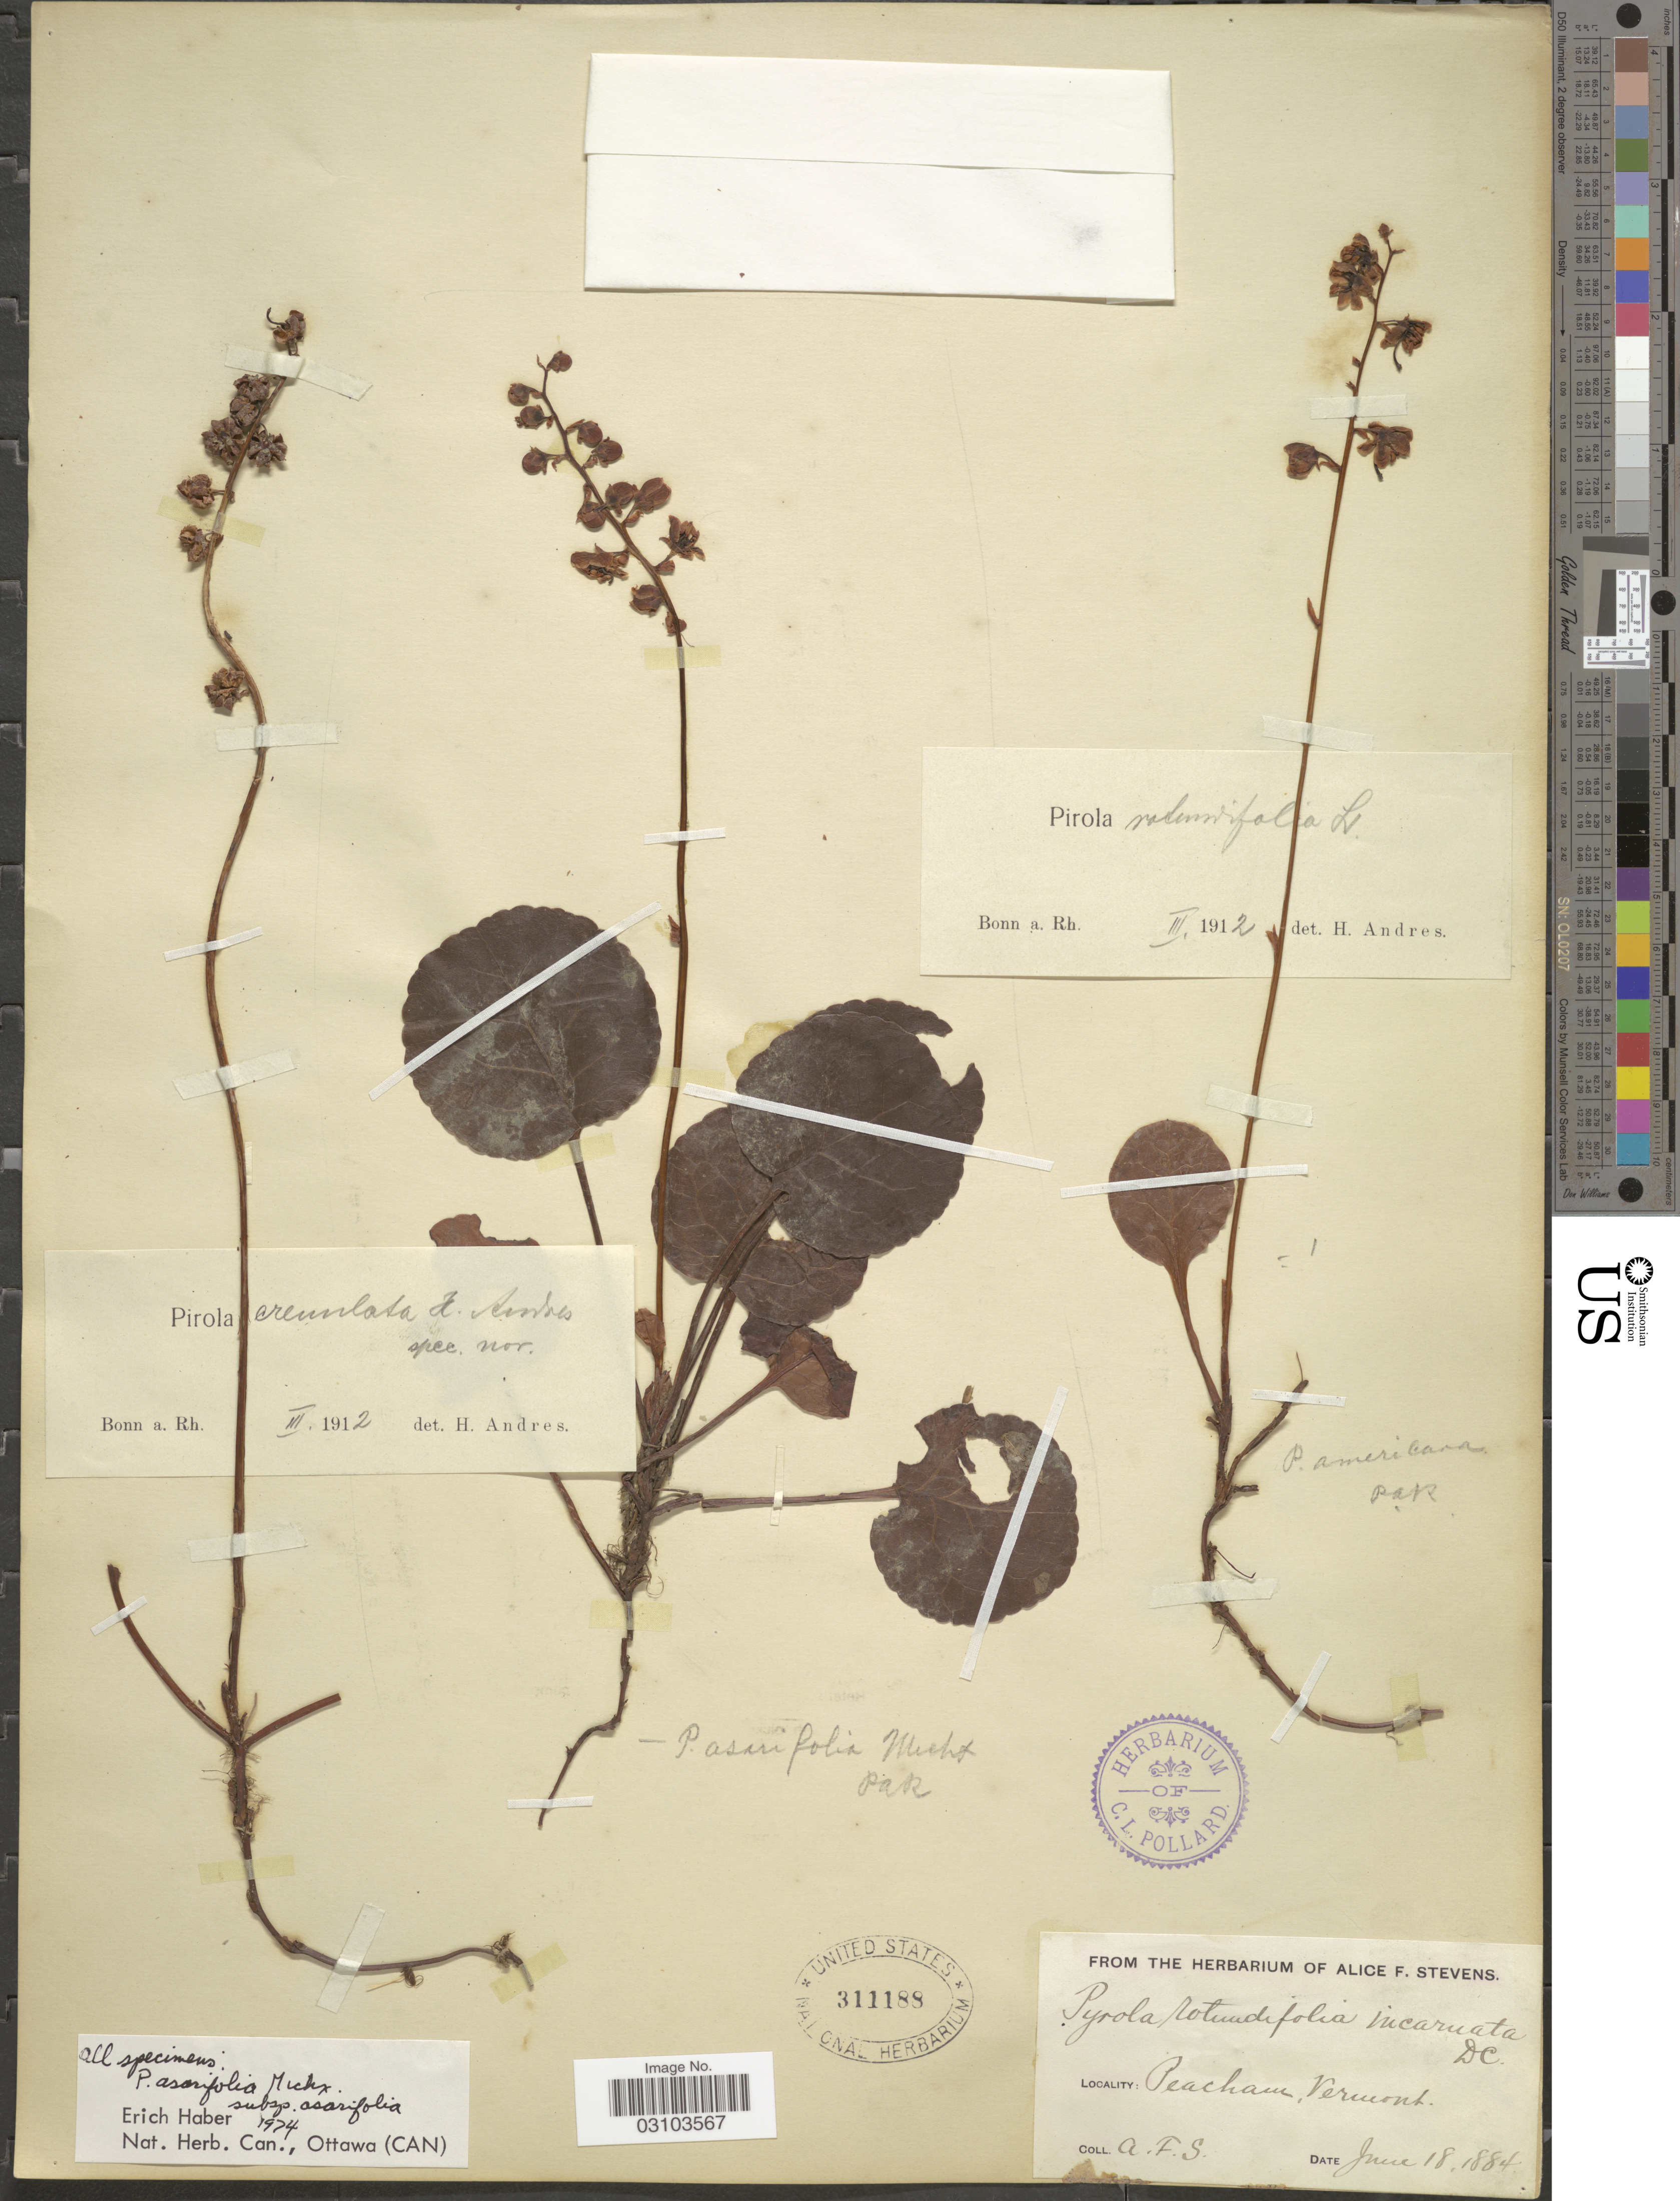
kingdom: Plantae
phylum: Tracheophyta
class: Magnoliopsida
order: Ericales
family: Ericaceae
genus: Pyrola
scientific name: Pyrola asarifolia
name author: Michx.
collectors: A. Stevens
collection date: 1884-06-18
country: United States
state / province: Vermont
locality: Peacham.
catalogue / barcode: US 311188